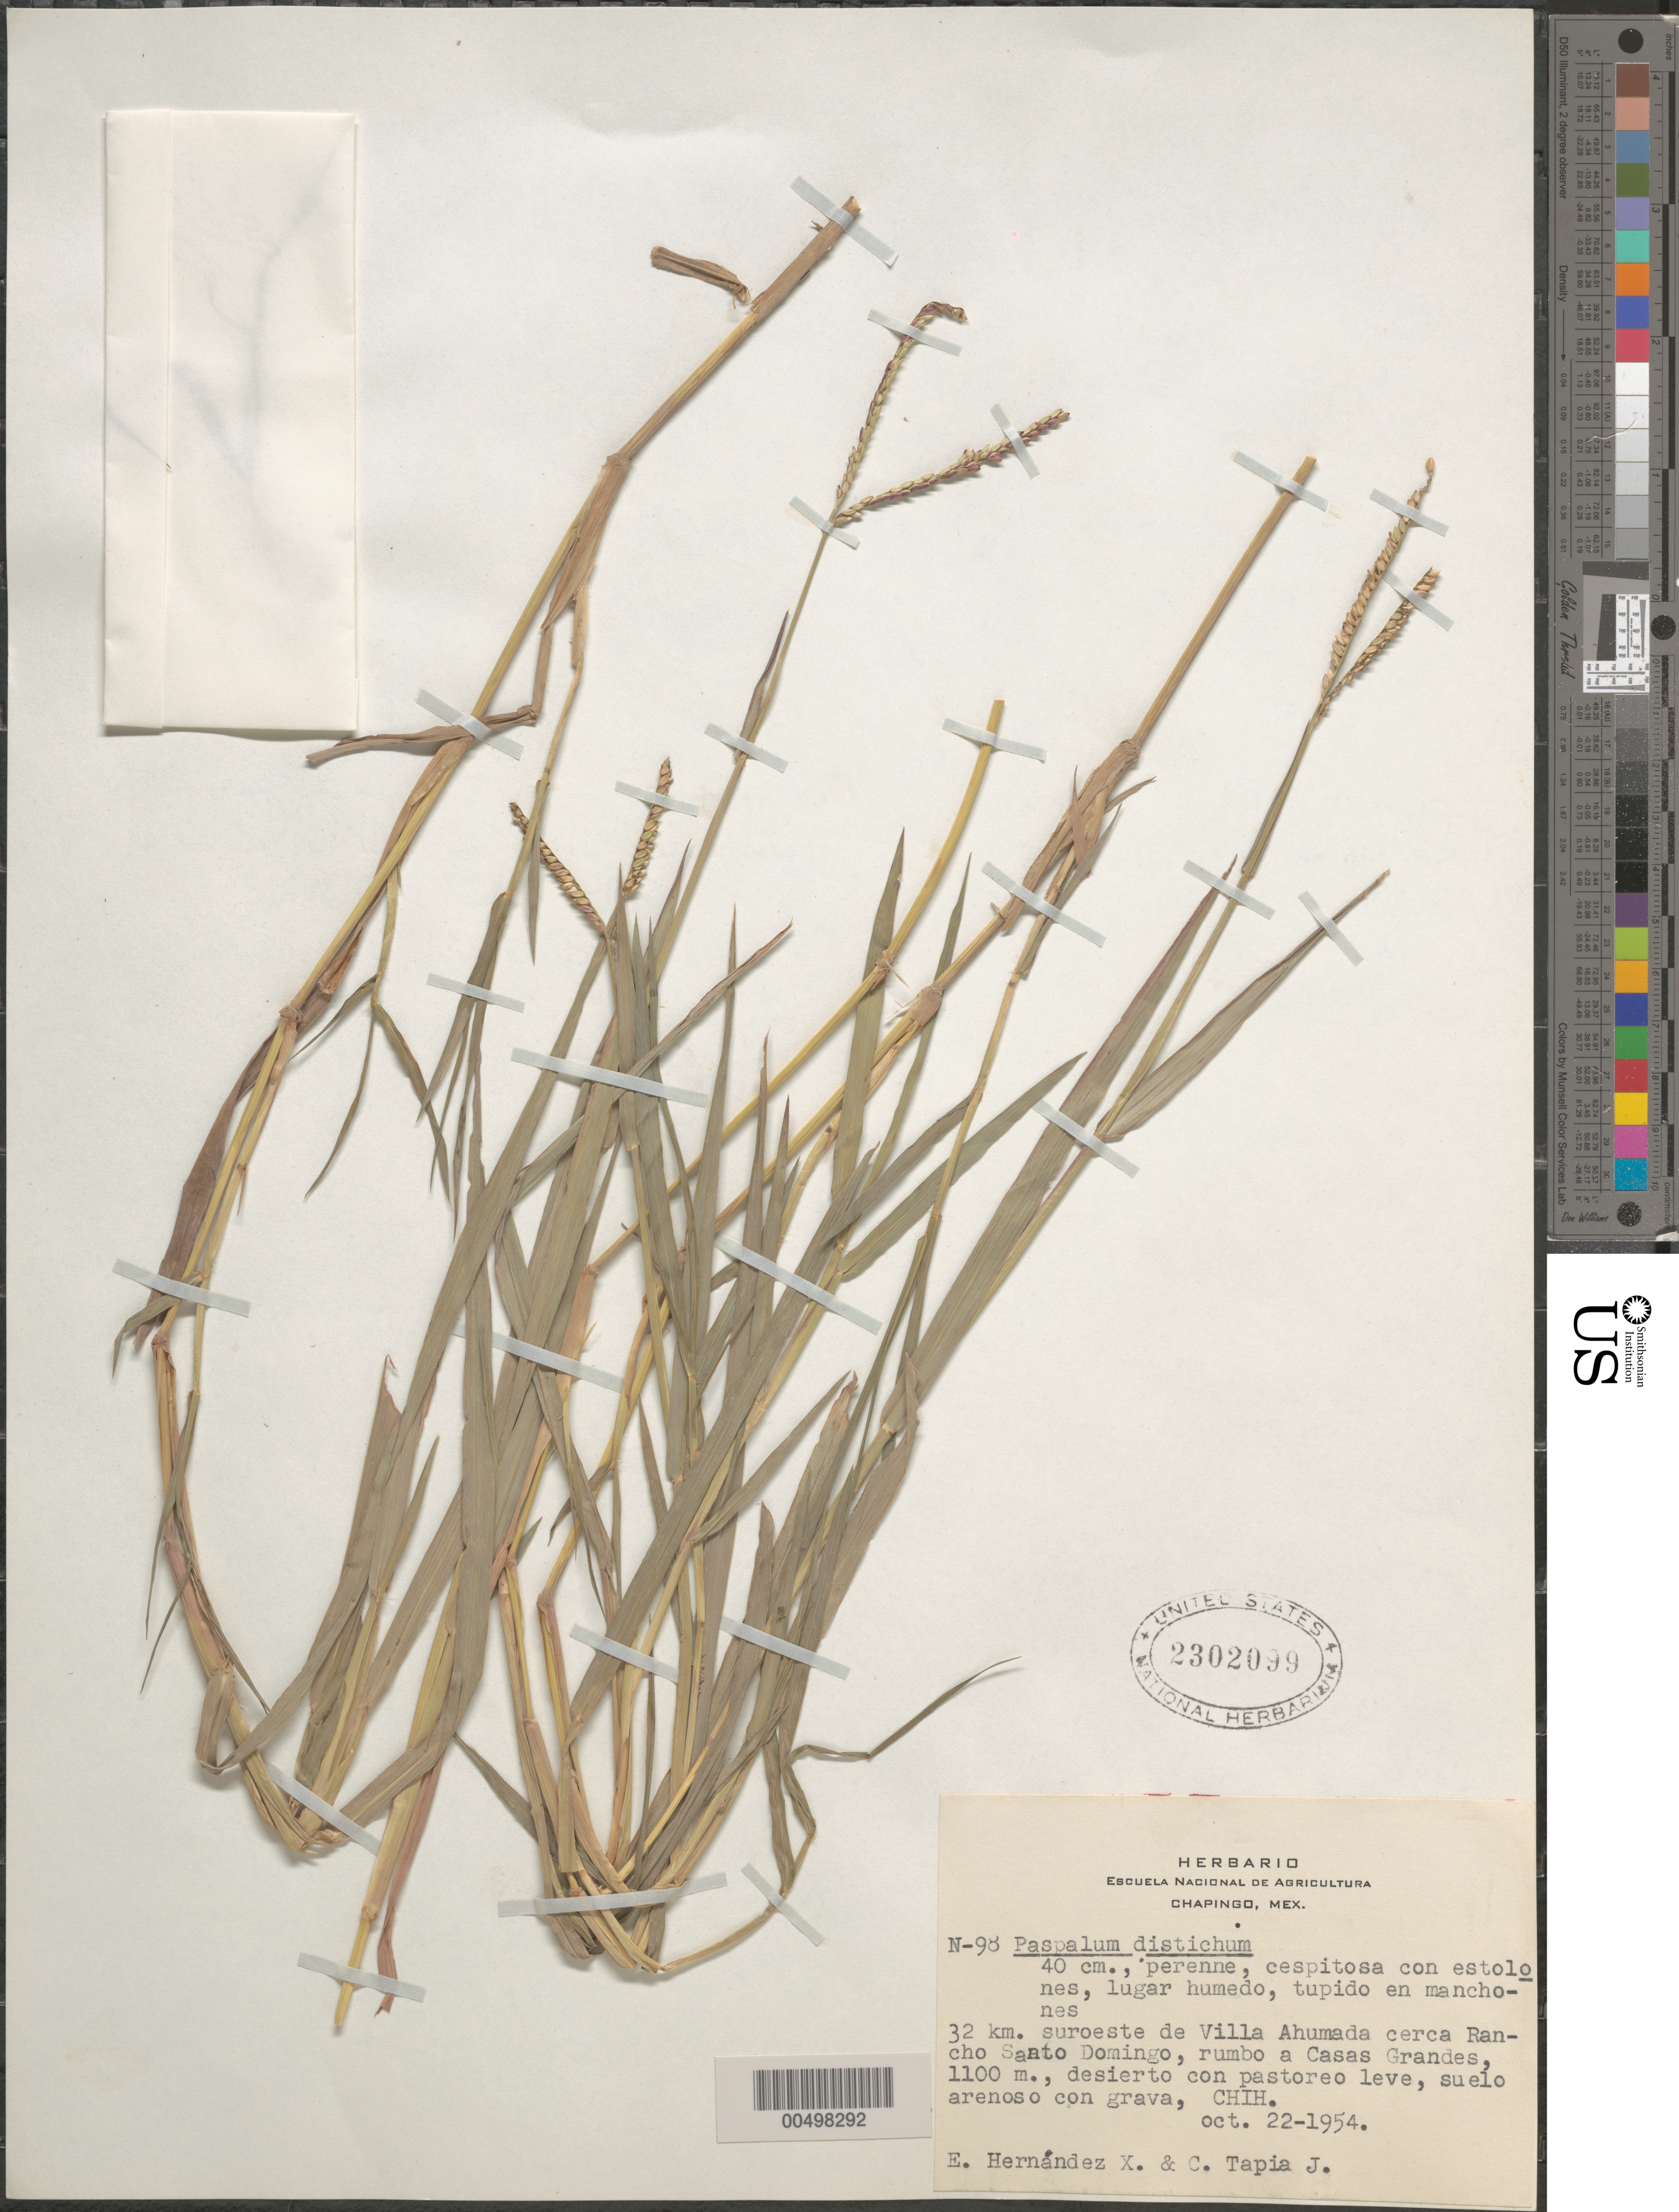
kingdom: Plantae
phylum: Tracheophyta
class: Liliopsida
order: Poales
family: Poaceae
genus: Paspalum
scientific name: Paspalum paspaloides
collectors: E. I. Hernández-X. & C. Tapia-J.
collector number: N-98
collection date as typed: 22 Oct 1954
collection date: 1954-10-22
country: Mexico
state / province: Chihuahua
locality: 32 km SW of Villa Ahumada near Rancho Santo Domingo, route to Casas Grandes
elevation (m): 1100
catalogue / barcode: US 2302099